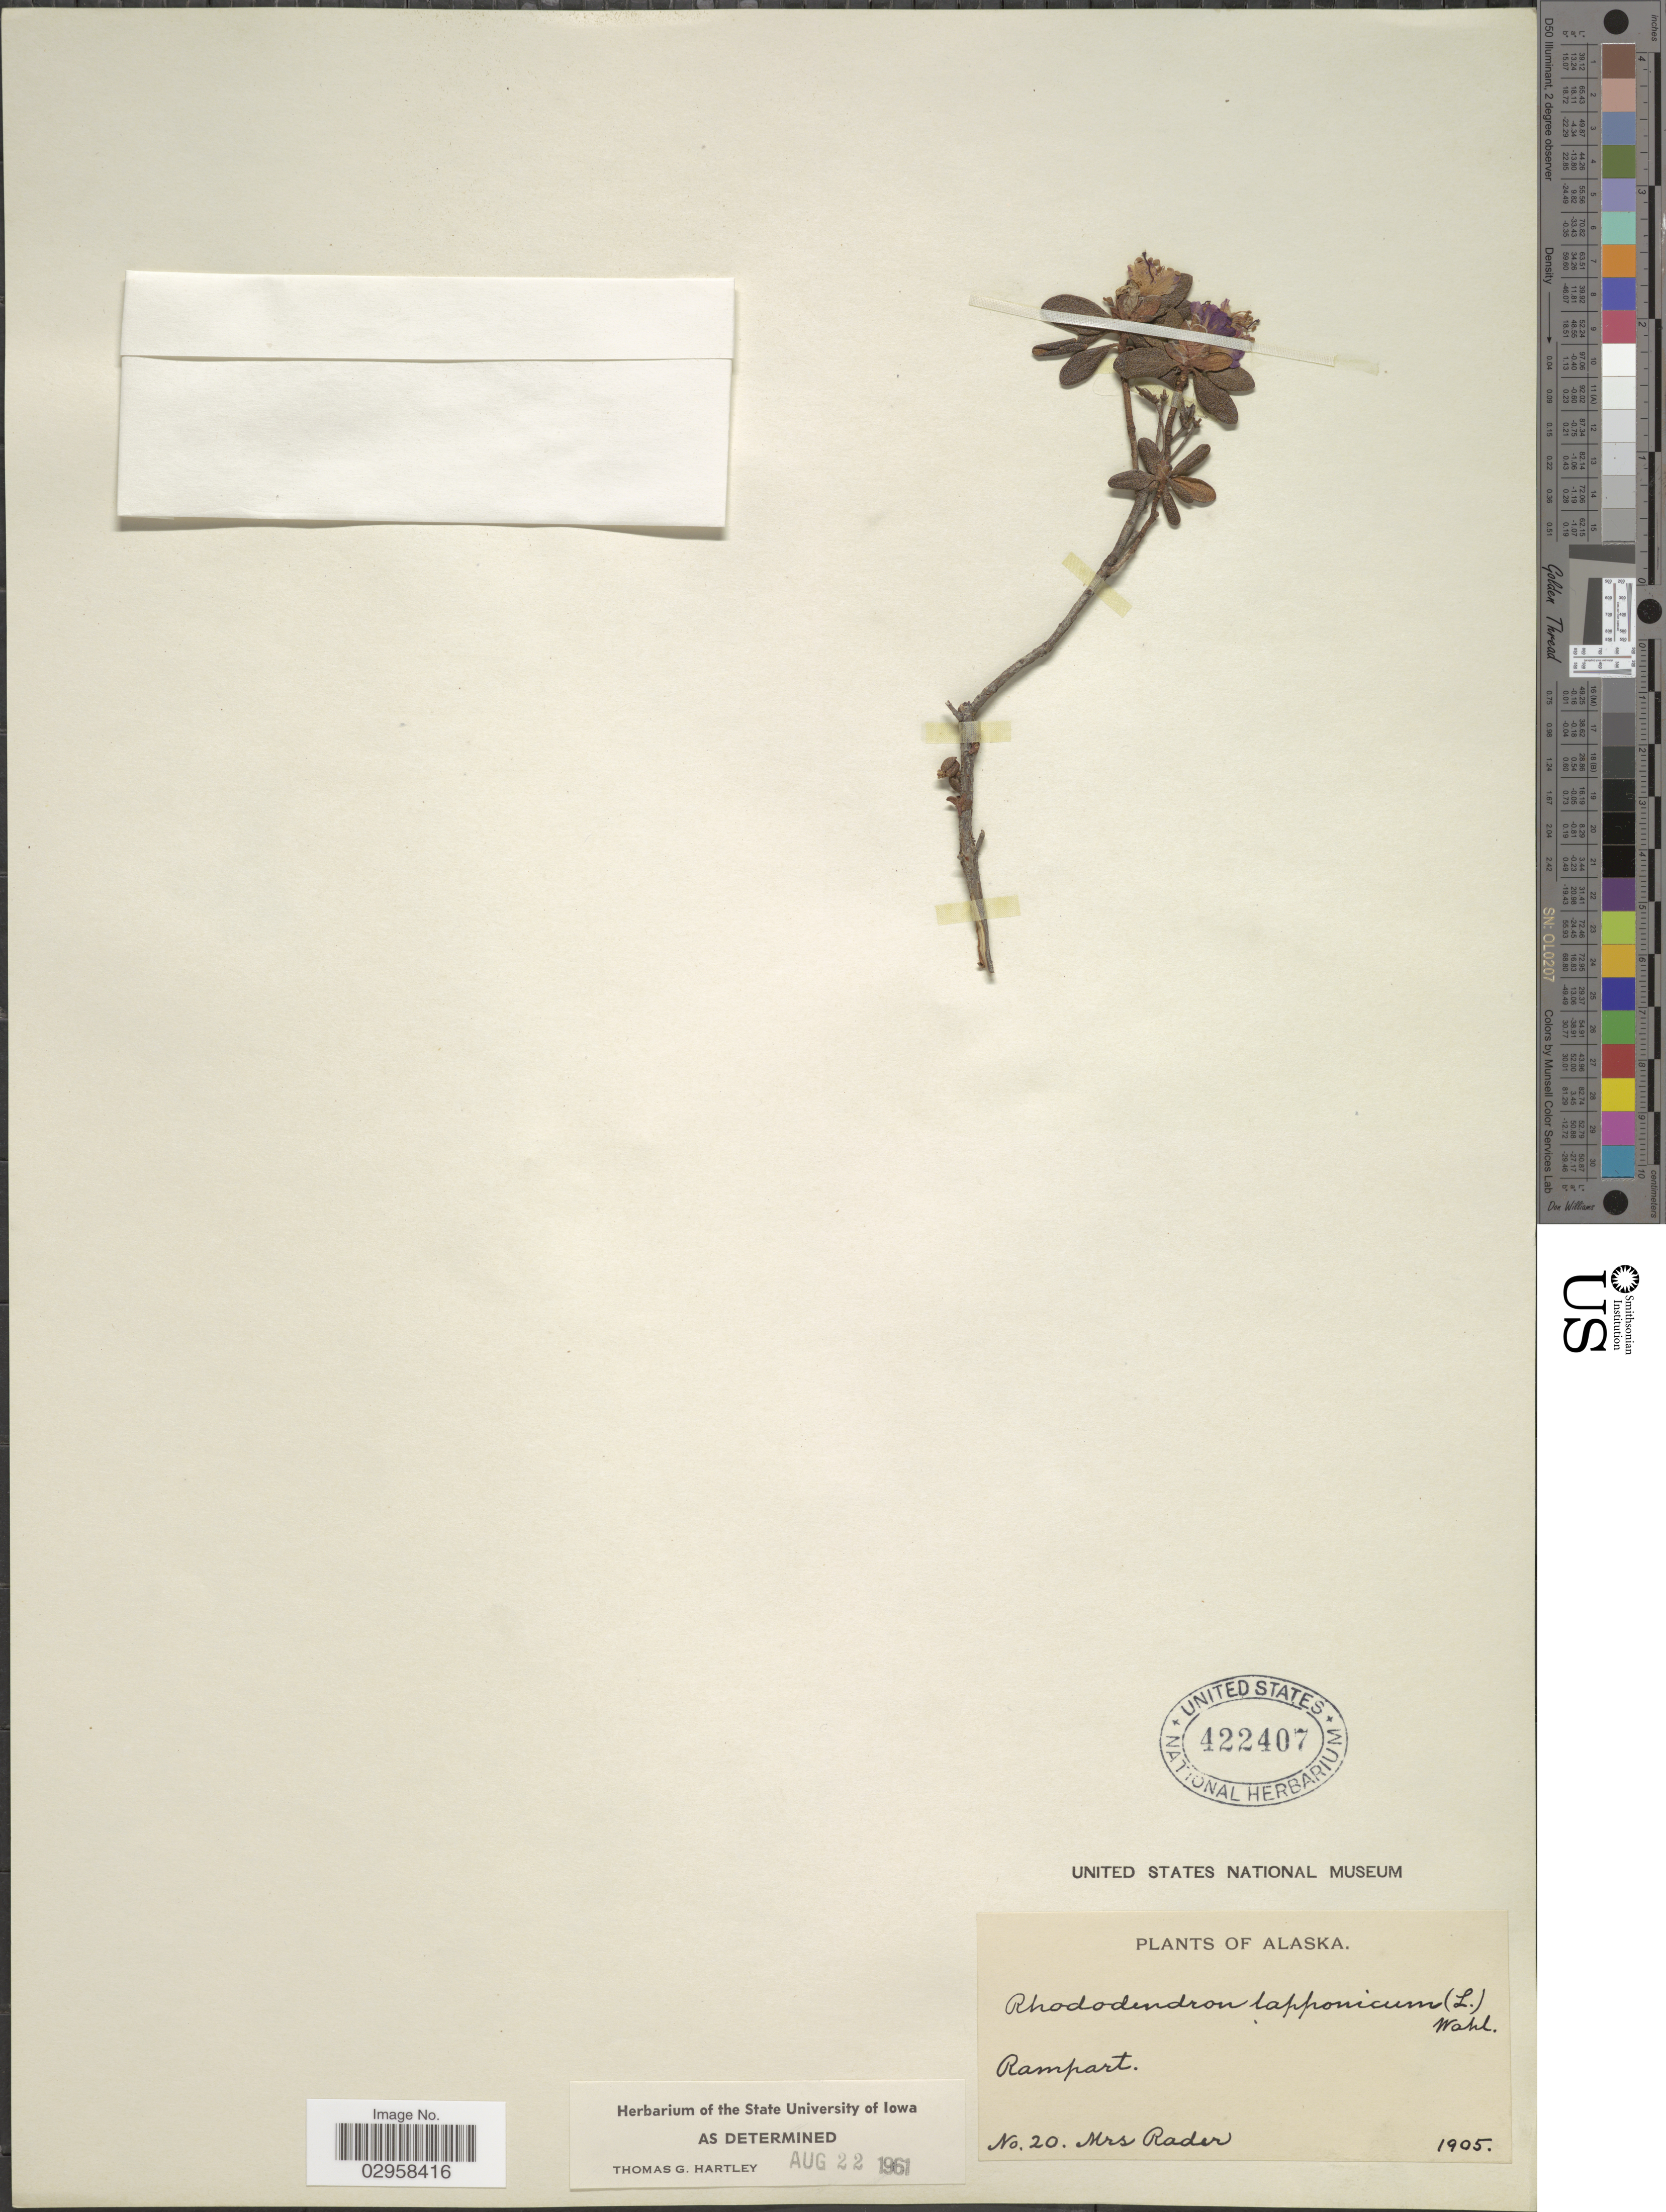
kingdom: Plantae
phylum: Tracheophyta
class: Magnoliopsida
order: Ericales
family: Ericaceae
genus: Rhododendron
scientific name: Rhododendron lapponicum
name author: (L.) Wahlenb.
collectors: Mrs. Rader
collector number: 20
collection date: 1905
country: United States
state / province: Alaska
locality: Rampart.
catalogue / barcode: US 422407